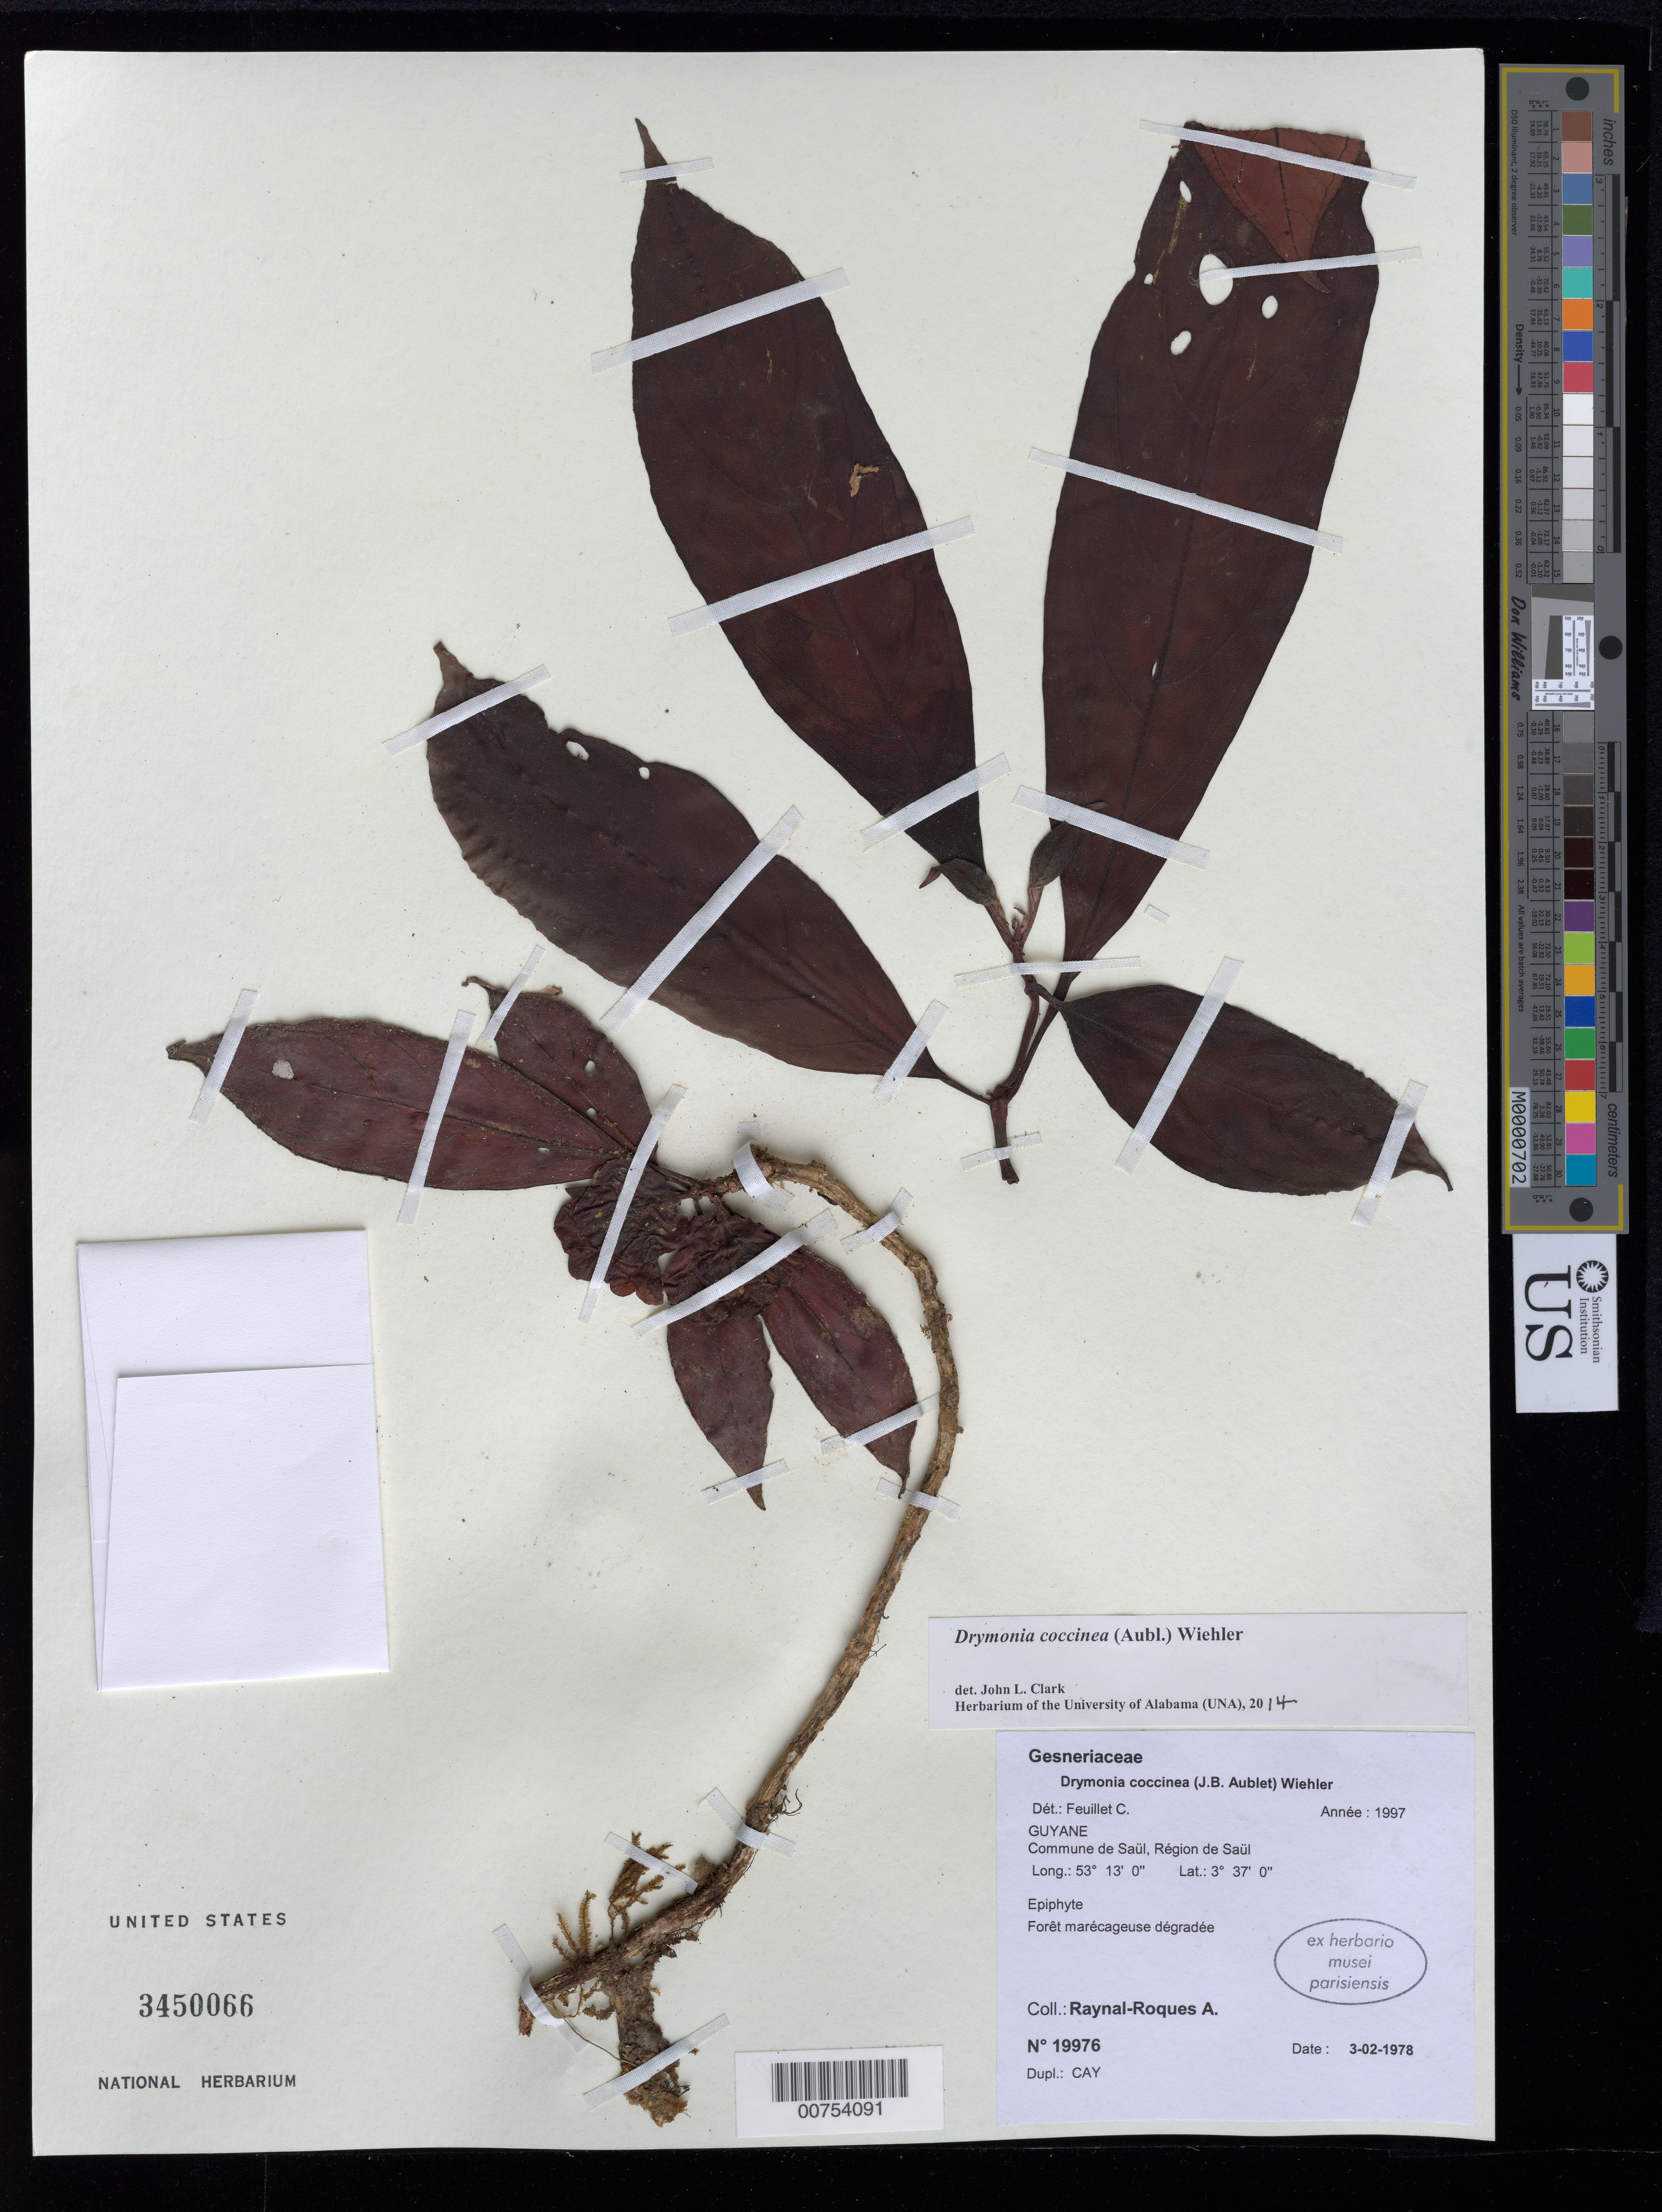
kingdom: Plantae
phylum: Tracheophyta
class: Magnoliopsida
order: Lamiales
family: Gesneriaceae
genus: Drymonia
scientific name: Drymonia coccinea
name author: (Aubl.) Wiehler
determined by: Feuillet, C.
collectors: A. M. Raynal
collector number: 19976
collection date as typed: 3-Feb-78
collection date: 1978-02-03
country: French Guiana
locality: Saül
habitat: Disturbed, marshy forest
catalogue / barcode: US 3450066